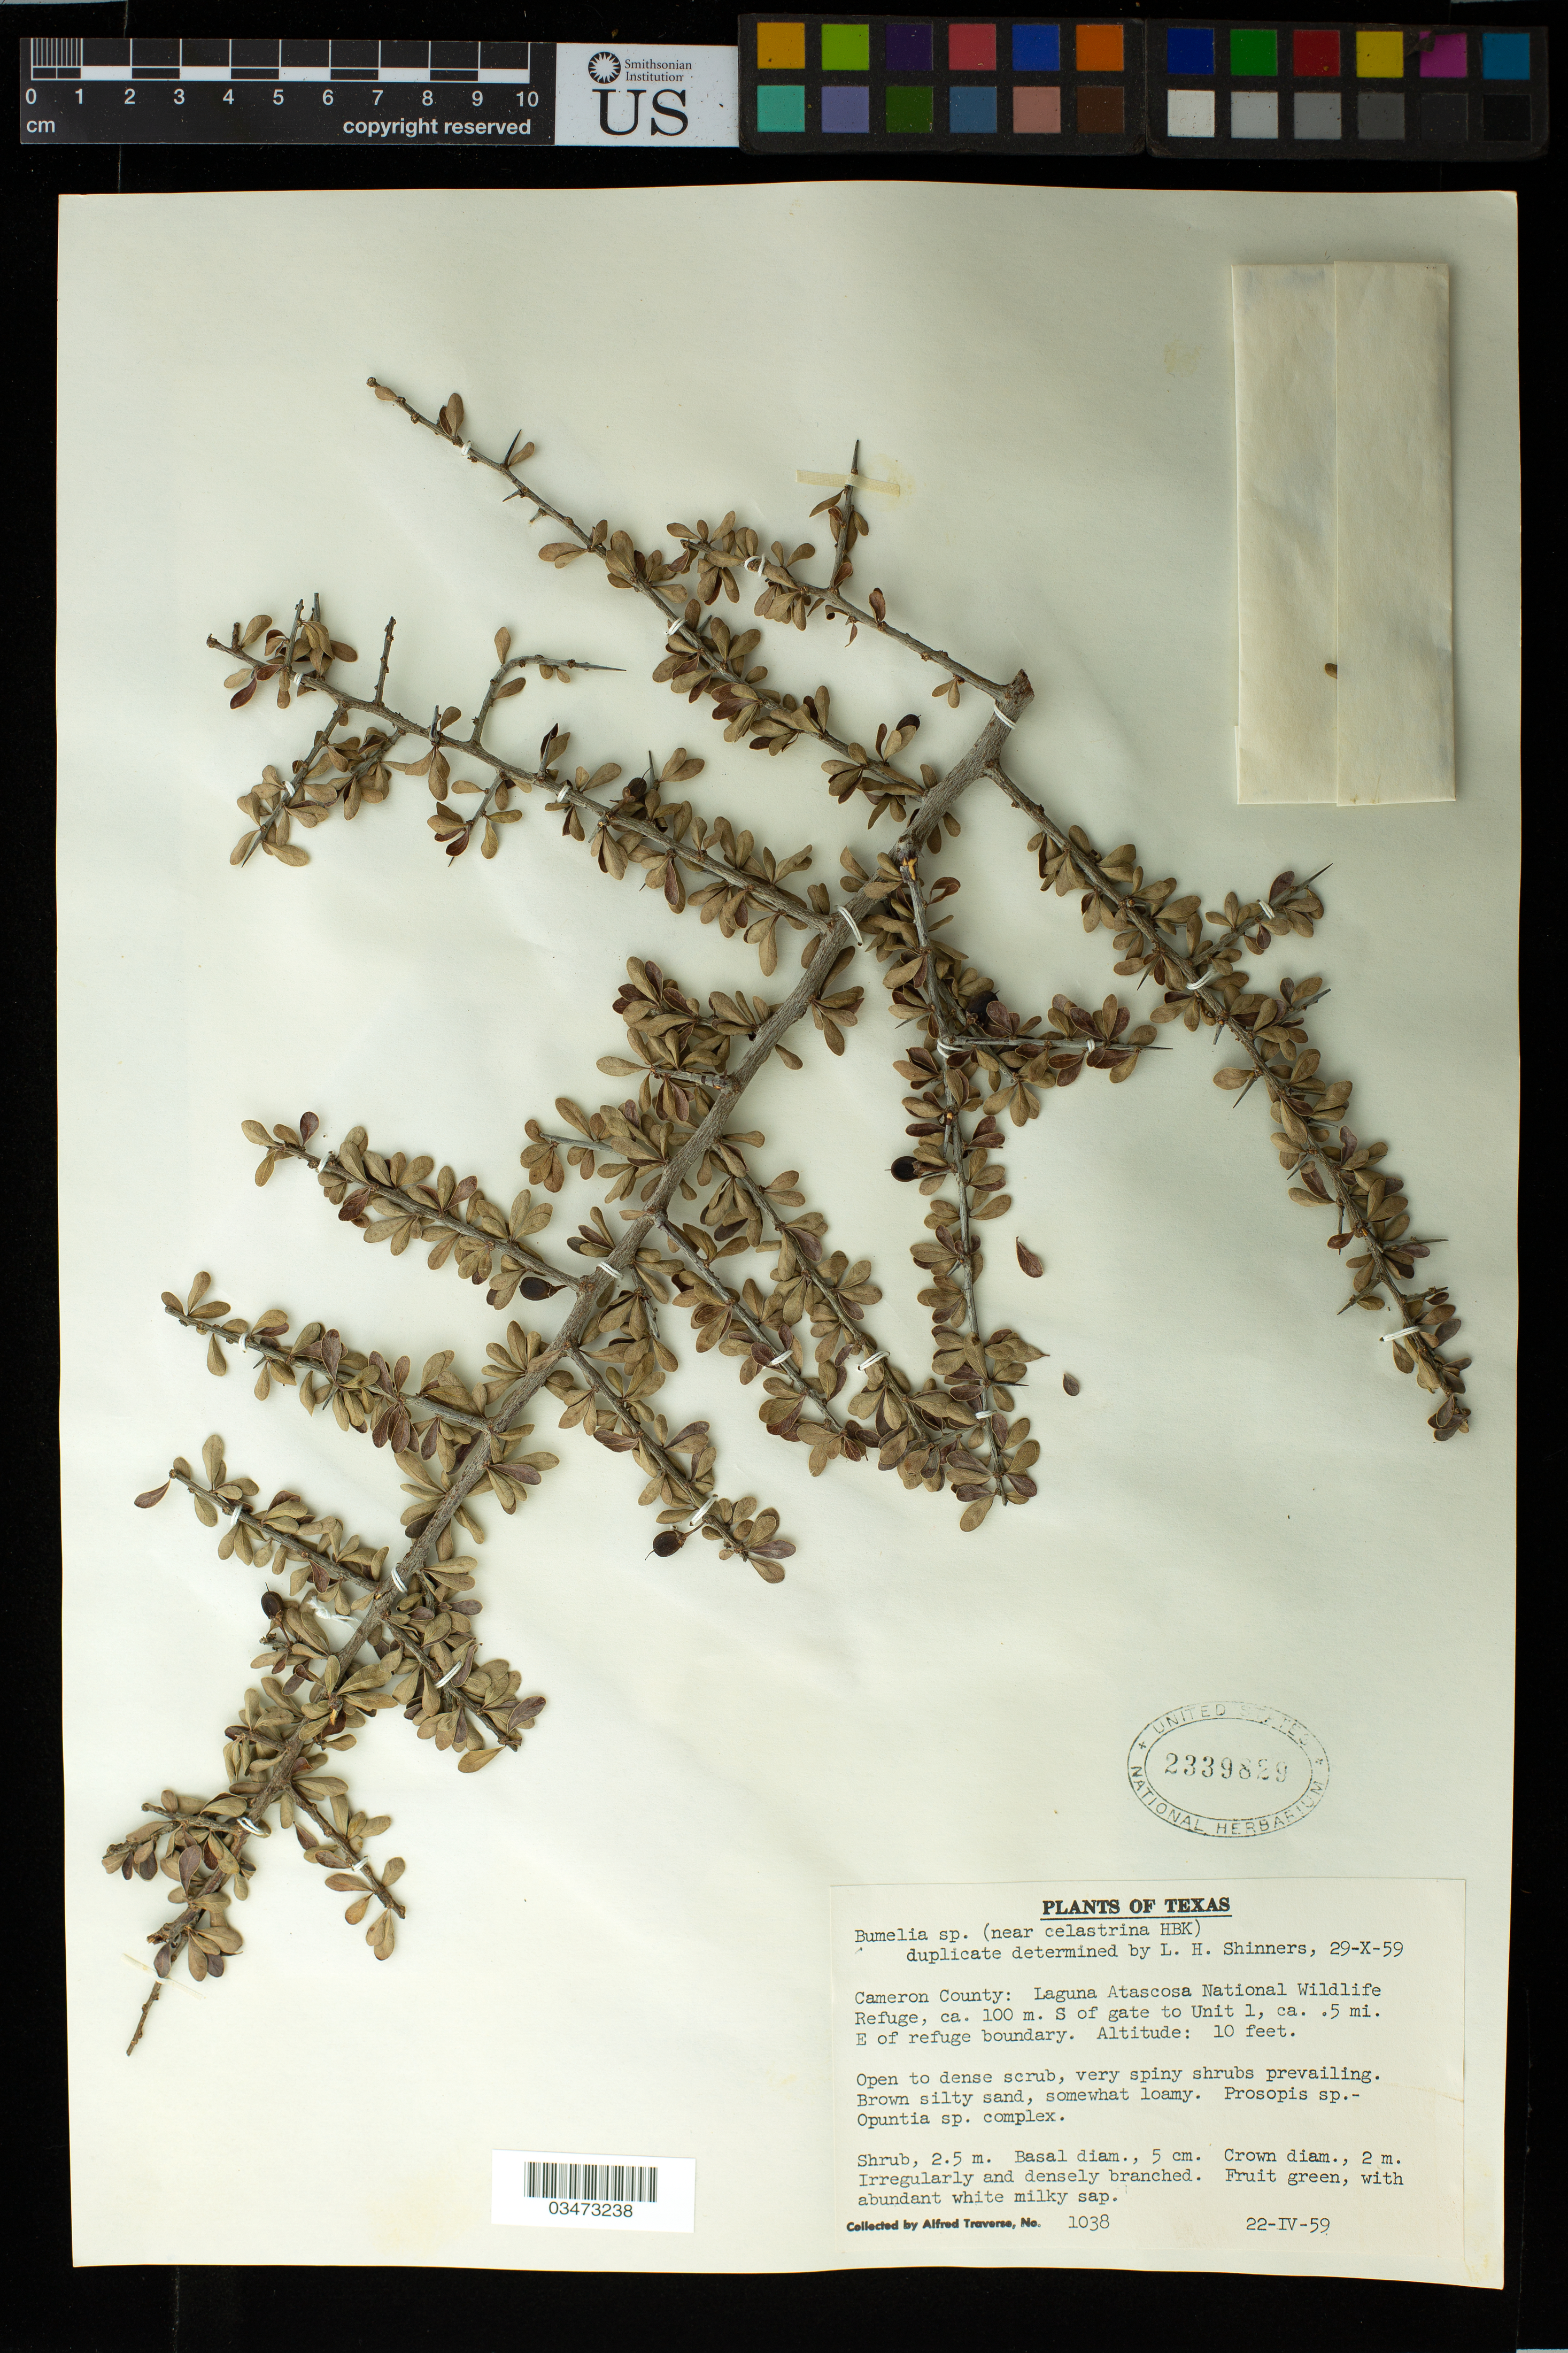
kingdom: Plantae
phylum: Tracheophyta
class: Magnoliopsida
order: Ericales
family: Sapotaceae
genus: Sideroxylon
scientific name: Sideroxylon celastrinum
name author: (Kunth) T.D. Penn.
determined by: Turner, B. L.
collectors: A. Traverse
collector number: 1038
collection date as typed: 22 Apr 1959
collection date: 1959-04-22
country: United States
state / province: Texas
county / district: Cameron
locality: Laguna atascosa national wildlife refuge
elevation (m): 3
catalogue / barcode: US 2339829